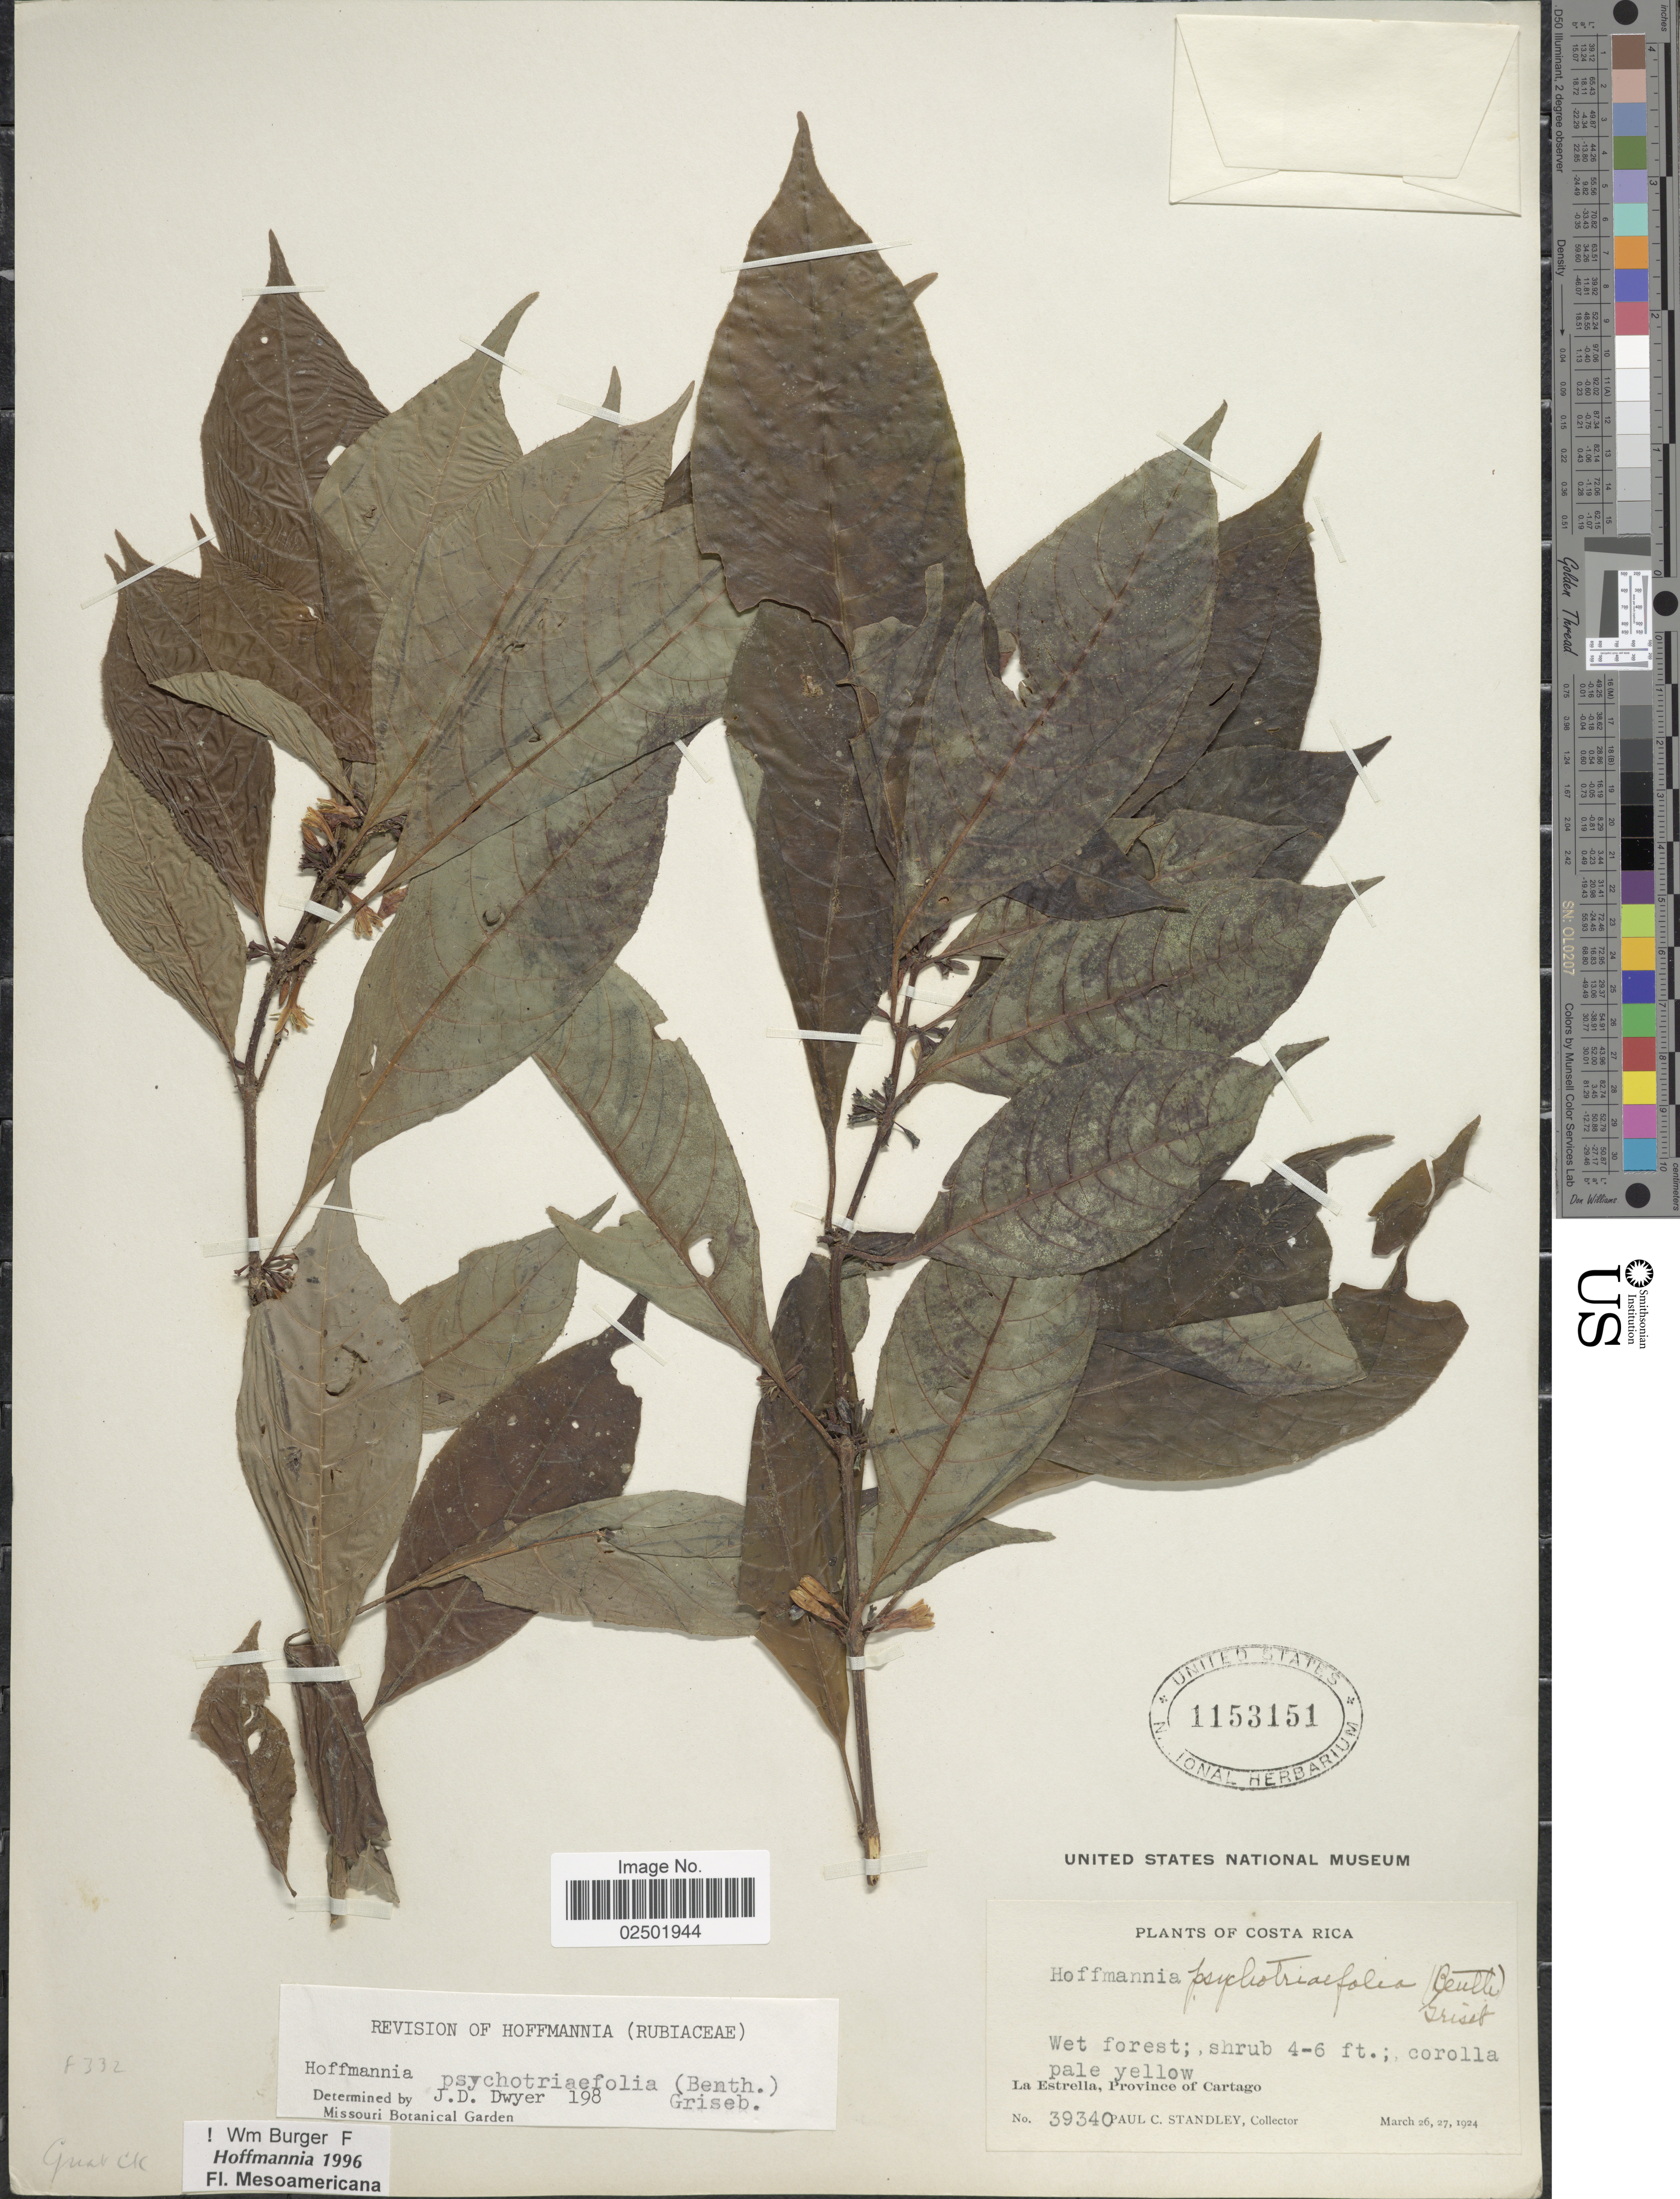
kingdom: Plantae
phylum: Tracheophyta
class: Magnoliopsida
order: Gentianales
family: Rubiaceae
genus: Hoffmannia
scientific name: Hoffmannia psychotriifolia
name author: (Benth.) Griseb.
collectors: P. C. Standley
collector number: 39340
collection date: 1924-03-26/1924-03-27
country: Costa Rica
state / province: Cartago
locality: La Estrella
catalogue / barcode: US 1153151